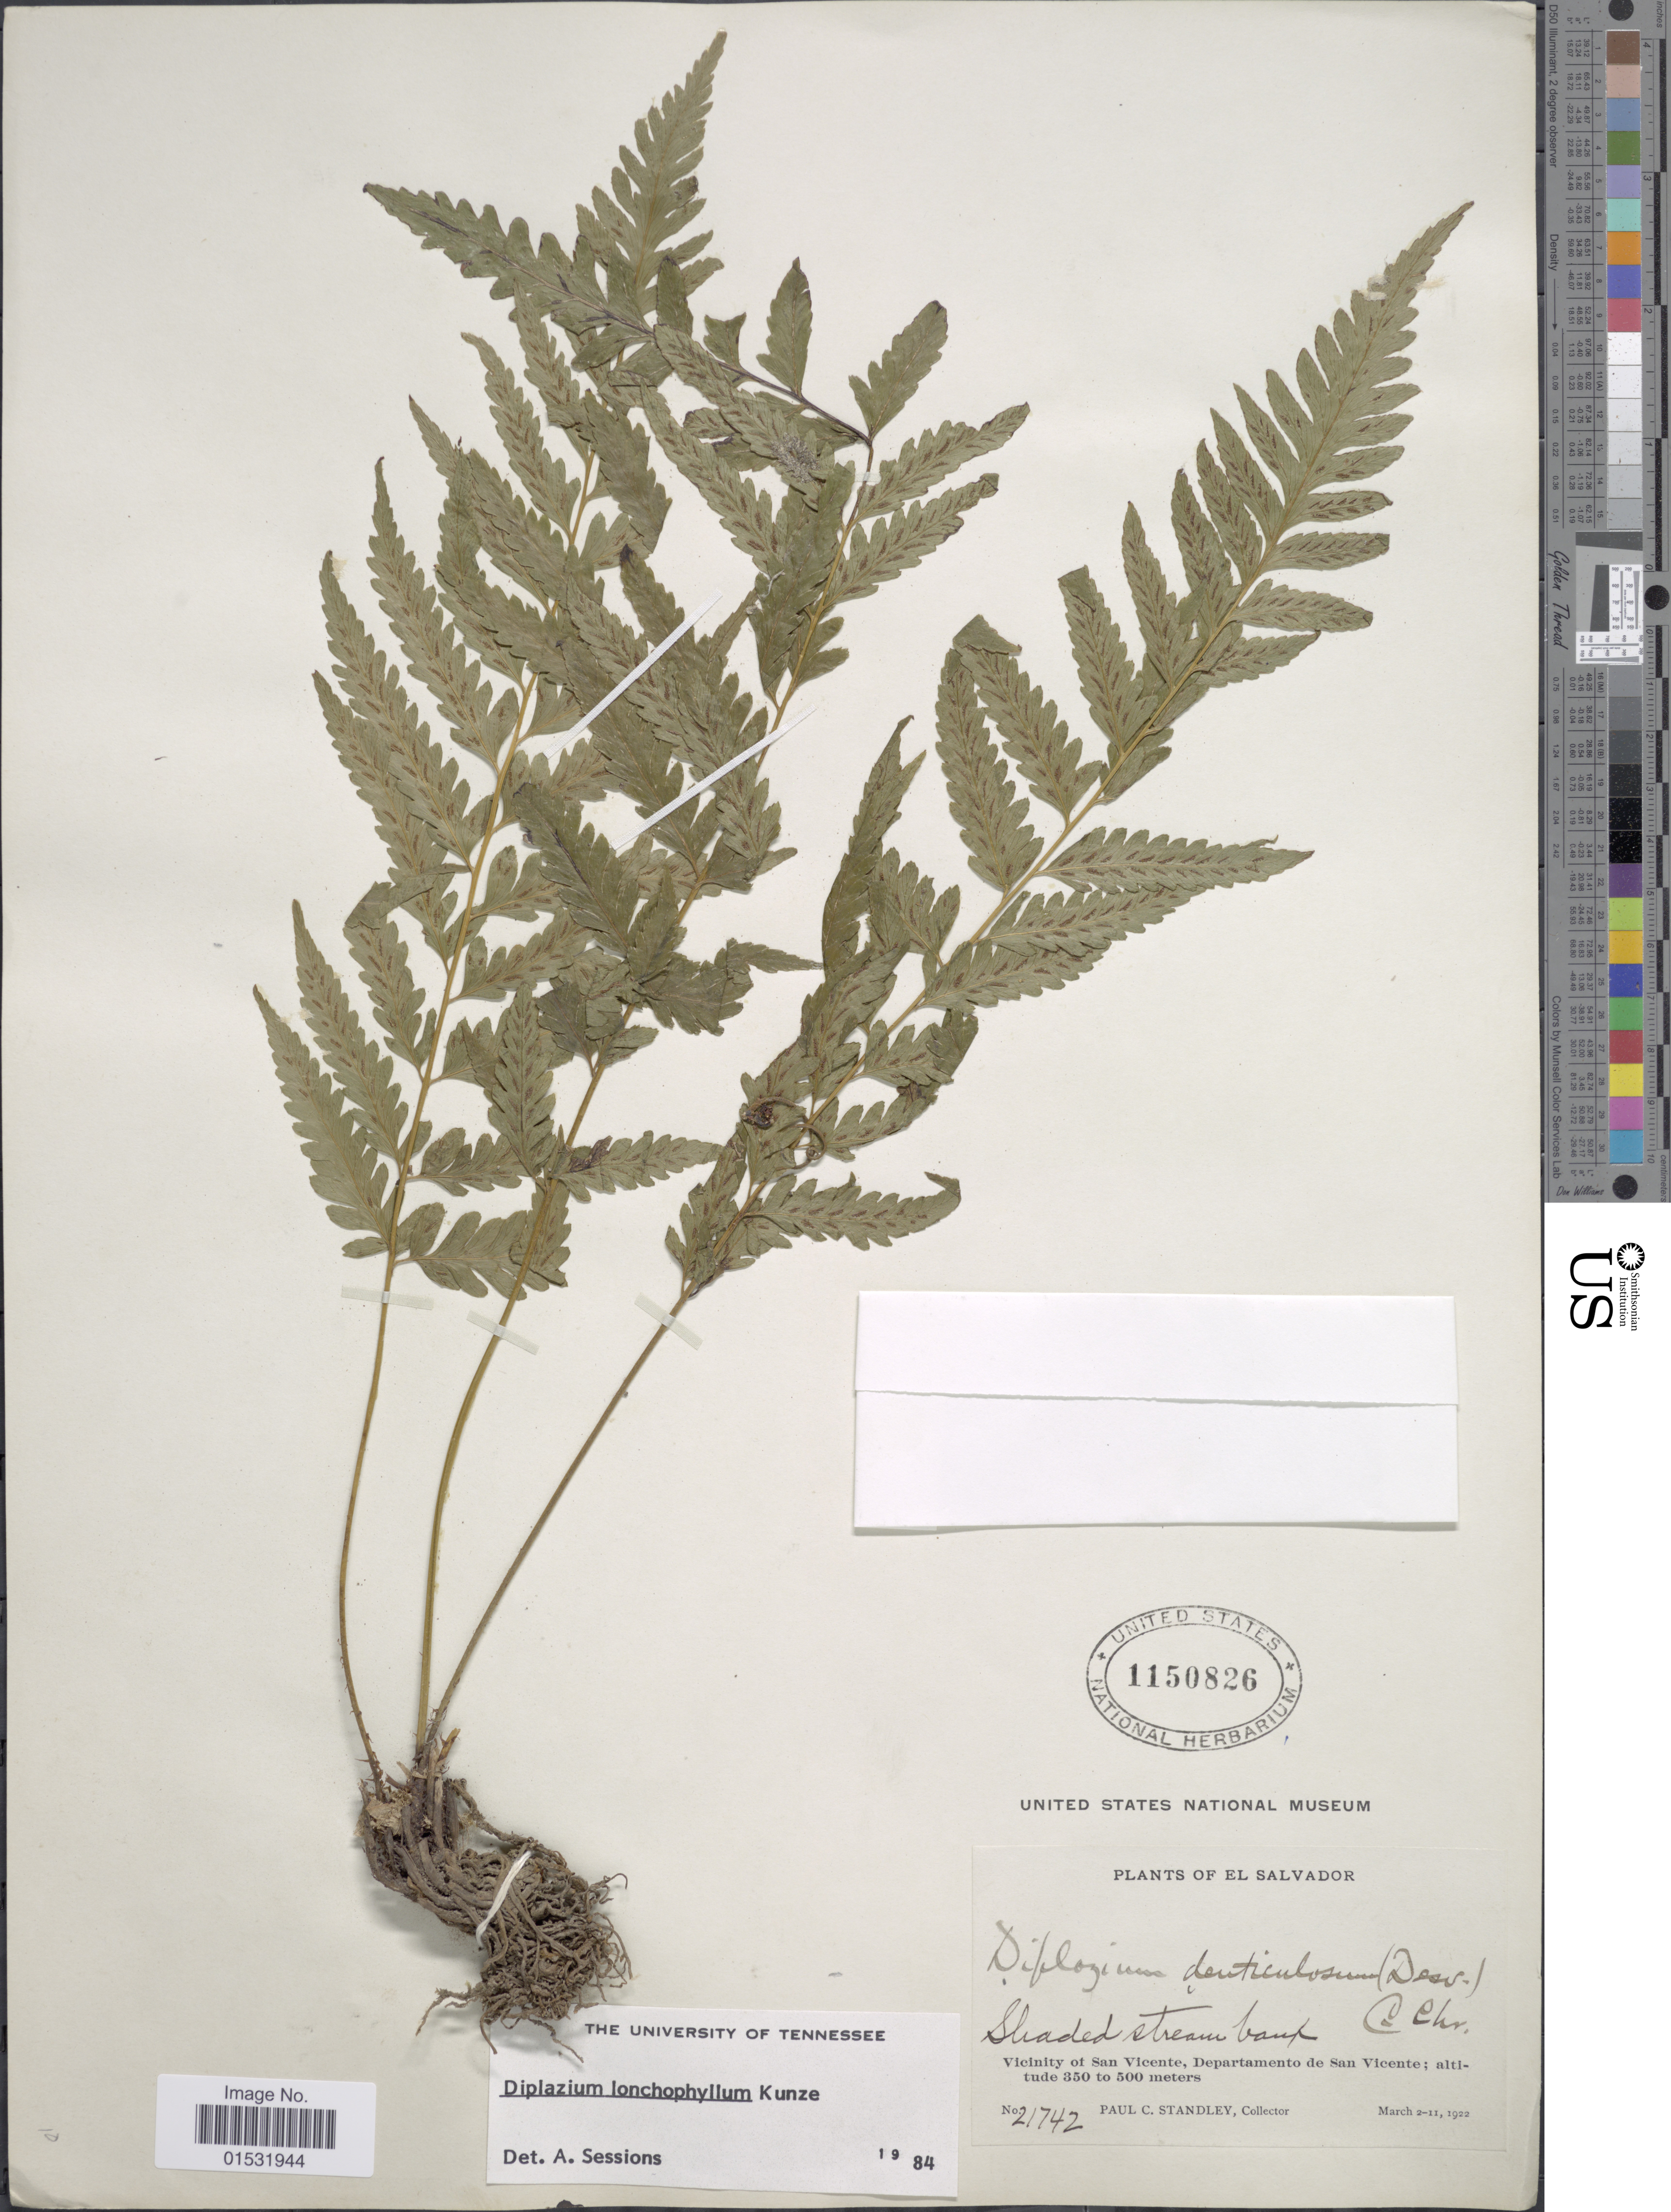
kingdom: Plantae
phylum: Tracheophyta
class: Polypodiopsida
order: Polypodiales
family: Athyriaceae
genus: Diplazium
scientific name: Diplazium lonchophyllum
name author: Kunze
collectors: P. C. Standley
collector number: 21742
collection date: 1911-03-02/1911-03-11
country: El Salvador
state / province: San Vincente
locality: Vicinity of San Vicente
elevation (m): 350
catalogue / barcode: US 1150826